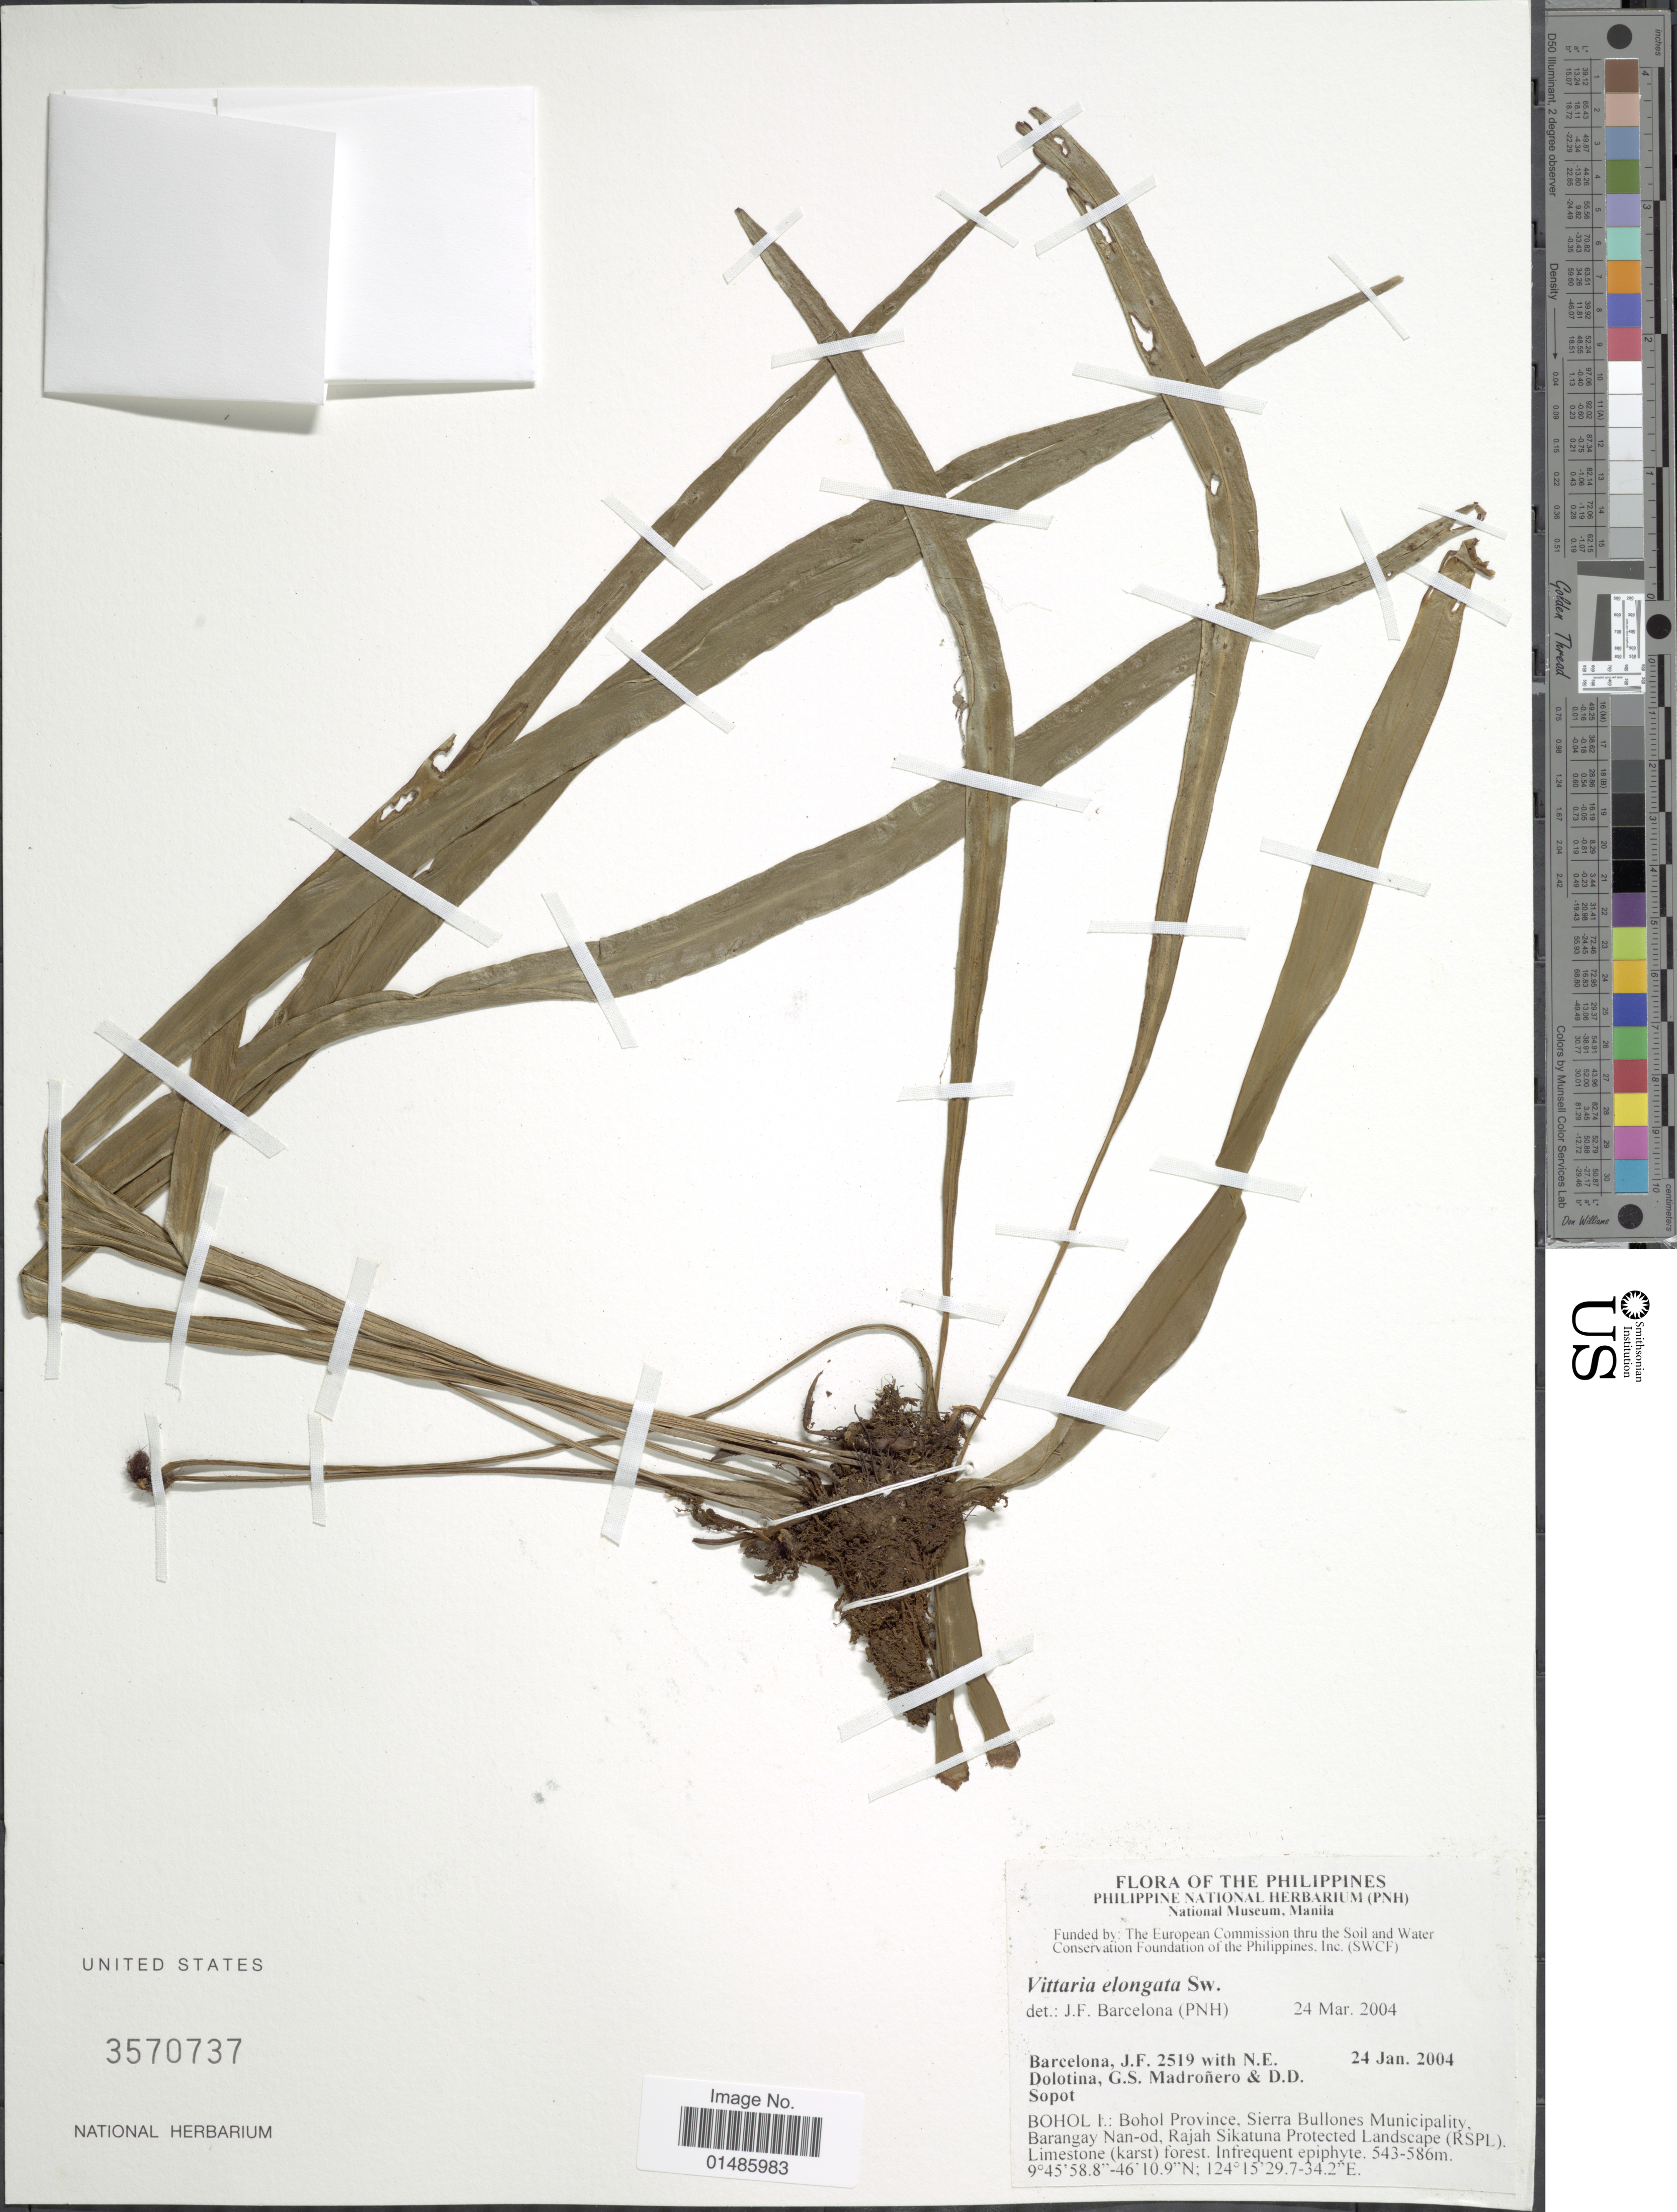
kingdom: Plantae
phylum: Tracheophyta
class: Polypodiopsida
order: Polypodiales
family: Pteridaceae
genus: Haplopteris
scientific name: Haplopteris elongata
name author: (Sw.) Crane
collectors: J. F. Barcelona, N. Dolotina, G. Madroñero & D. Sopot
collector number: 2519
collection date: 2004-01-24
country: Philippines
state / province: Central Visayas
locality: Bohol I.: Bohol Province, Sierra Bullones Municipality, Barangay Nan-od, Rajah Sikatuna Protected Landscape (RSPL).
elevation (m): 543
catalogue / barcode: US 3570737